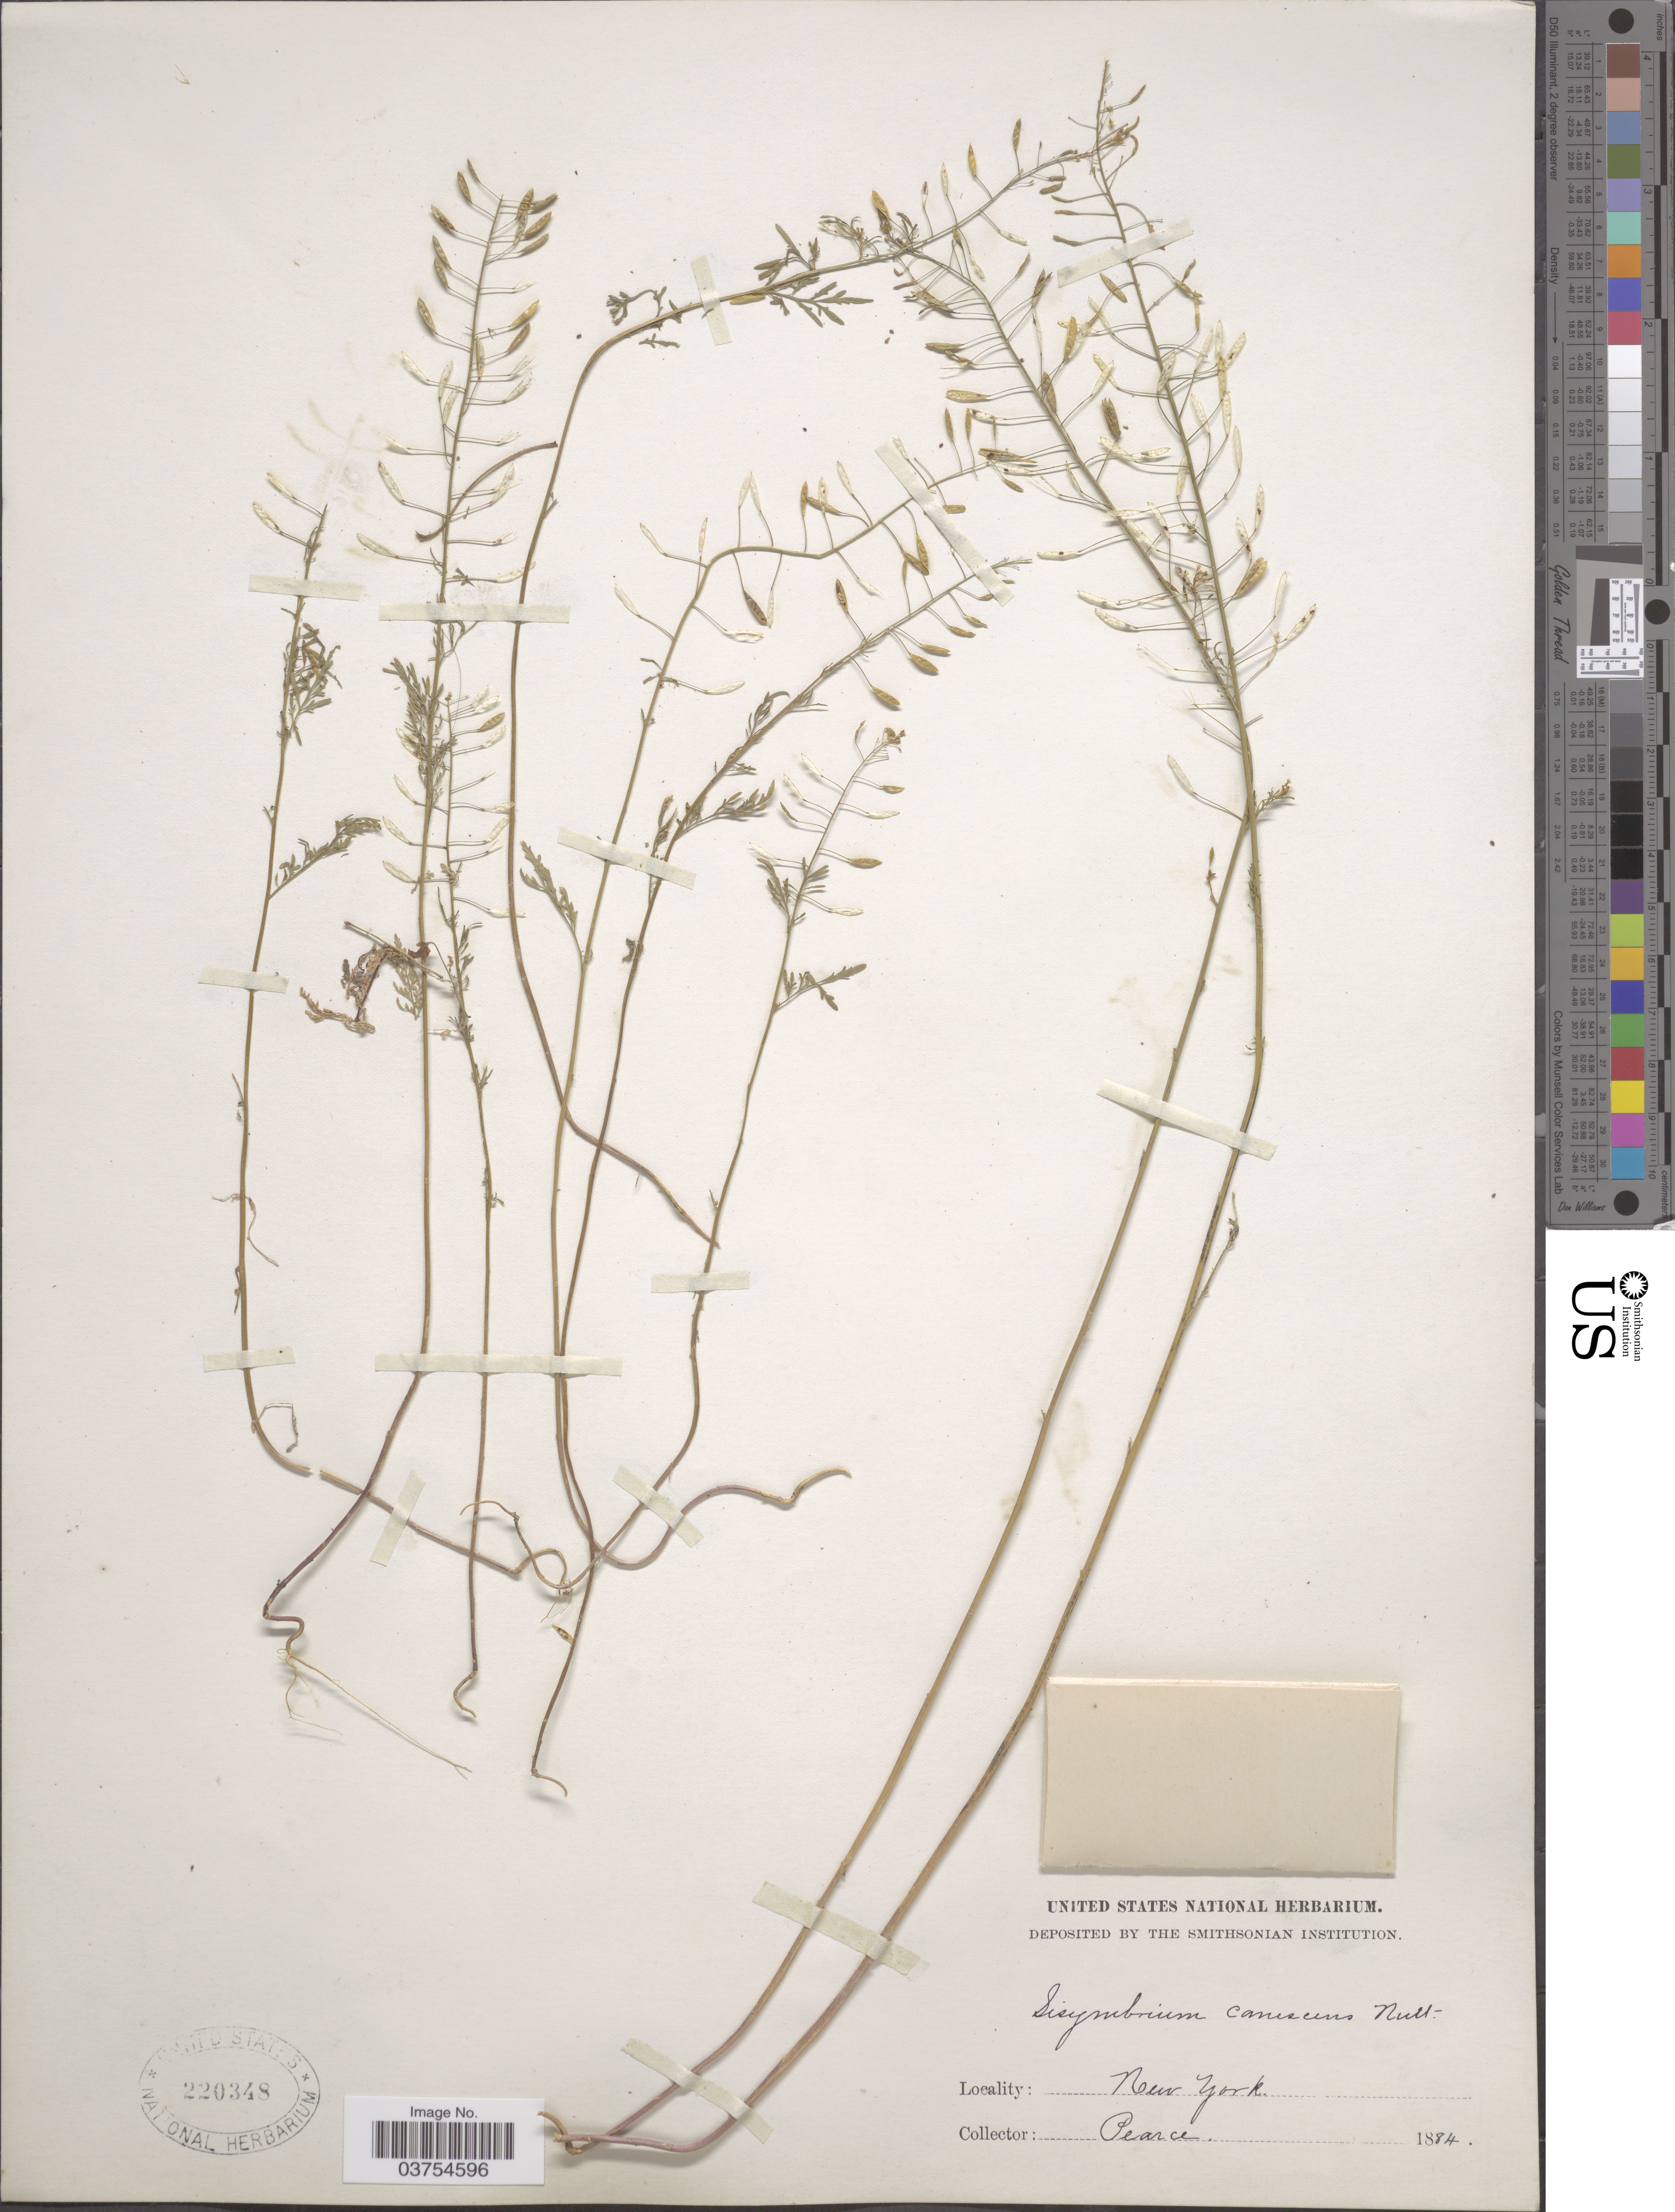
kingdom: Plantae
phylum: Tracheophyta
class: Magnoliopsida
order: Brassicales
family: Brassicaceae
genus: Descurainia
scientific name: Descurainia pinnata var. brachycarpa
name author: (Richardson) Fernald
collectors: -. Pearce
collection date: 1884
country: United States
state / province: New York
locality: New York.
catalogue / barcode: US 220348